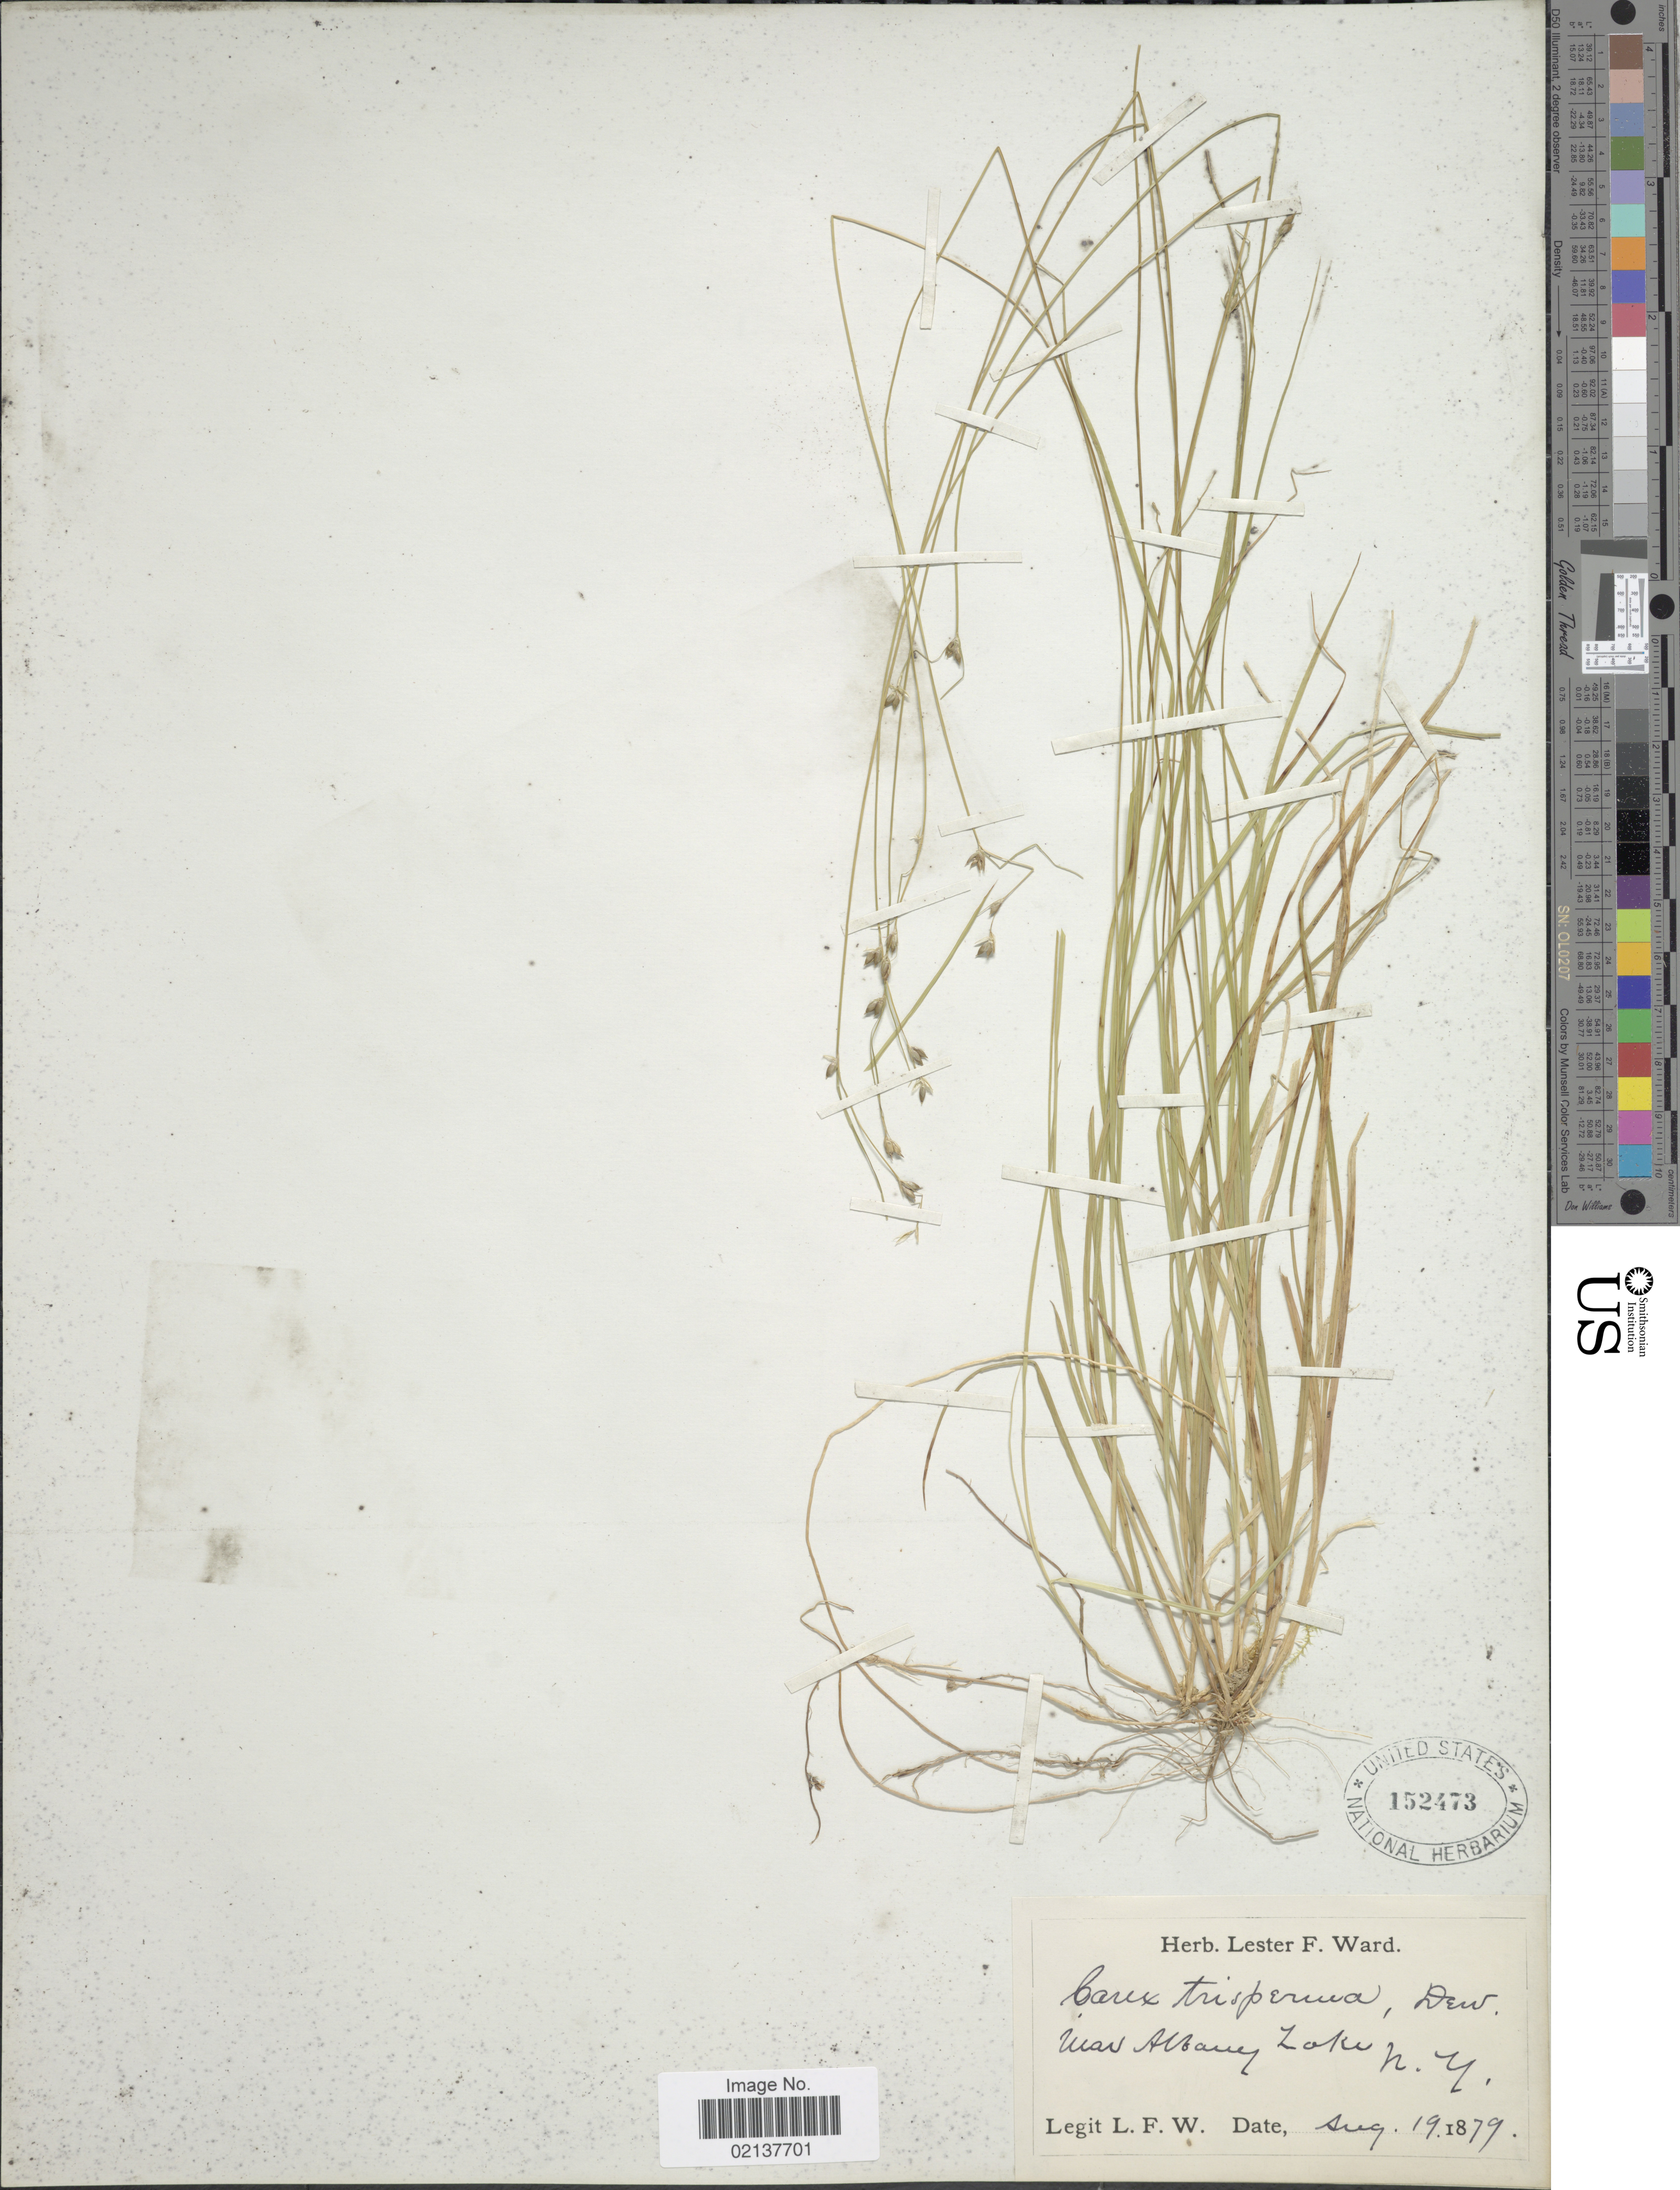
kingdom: Plantae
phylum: Tracheophyta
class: Liliopsida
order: Poales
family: Cyperaceae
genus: Carex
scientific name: Carex trisperma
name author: Dewey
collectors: L. F. Ward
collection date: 1879-08-19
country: United States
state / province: New York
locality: Near Albany Lake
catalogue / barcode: US 152473